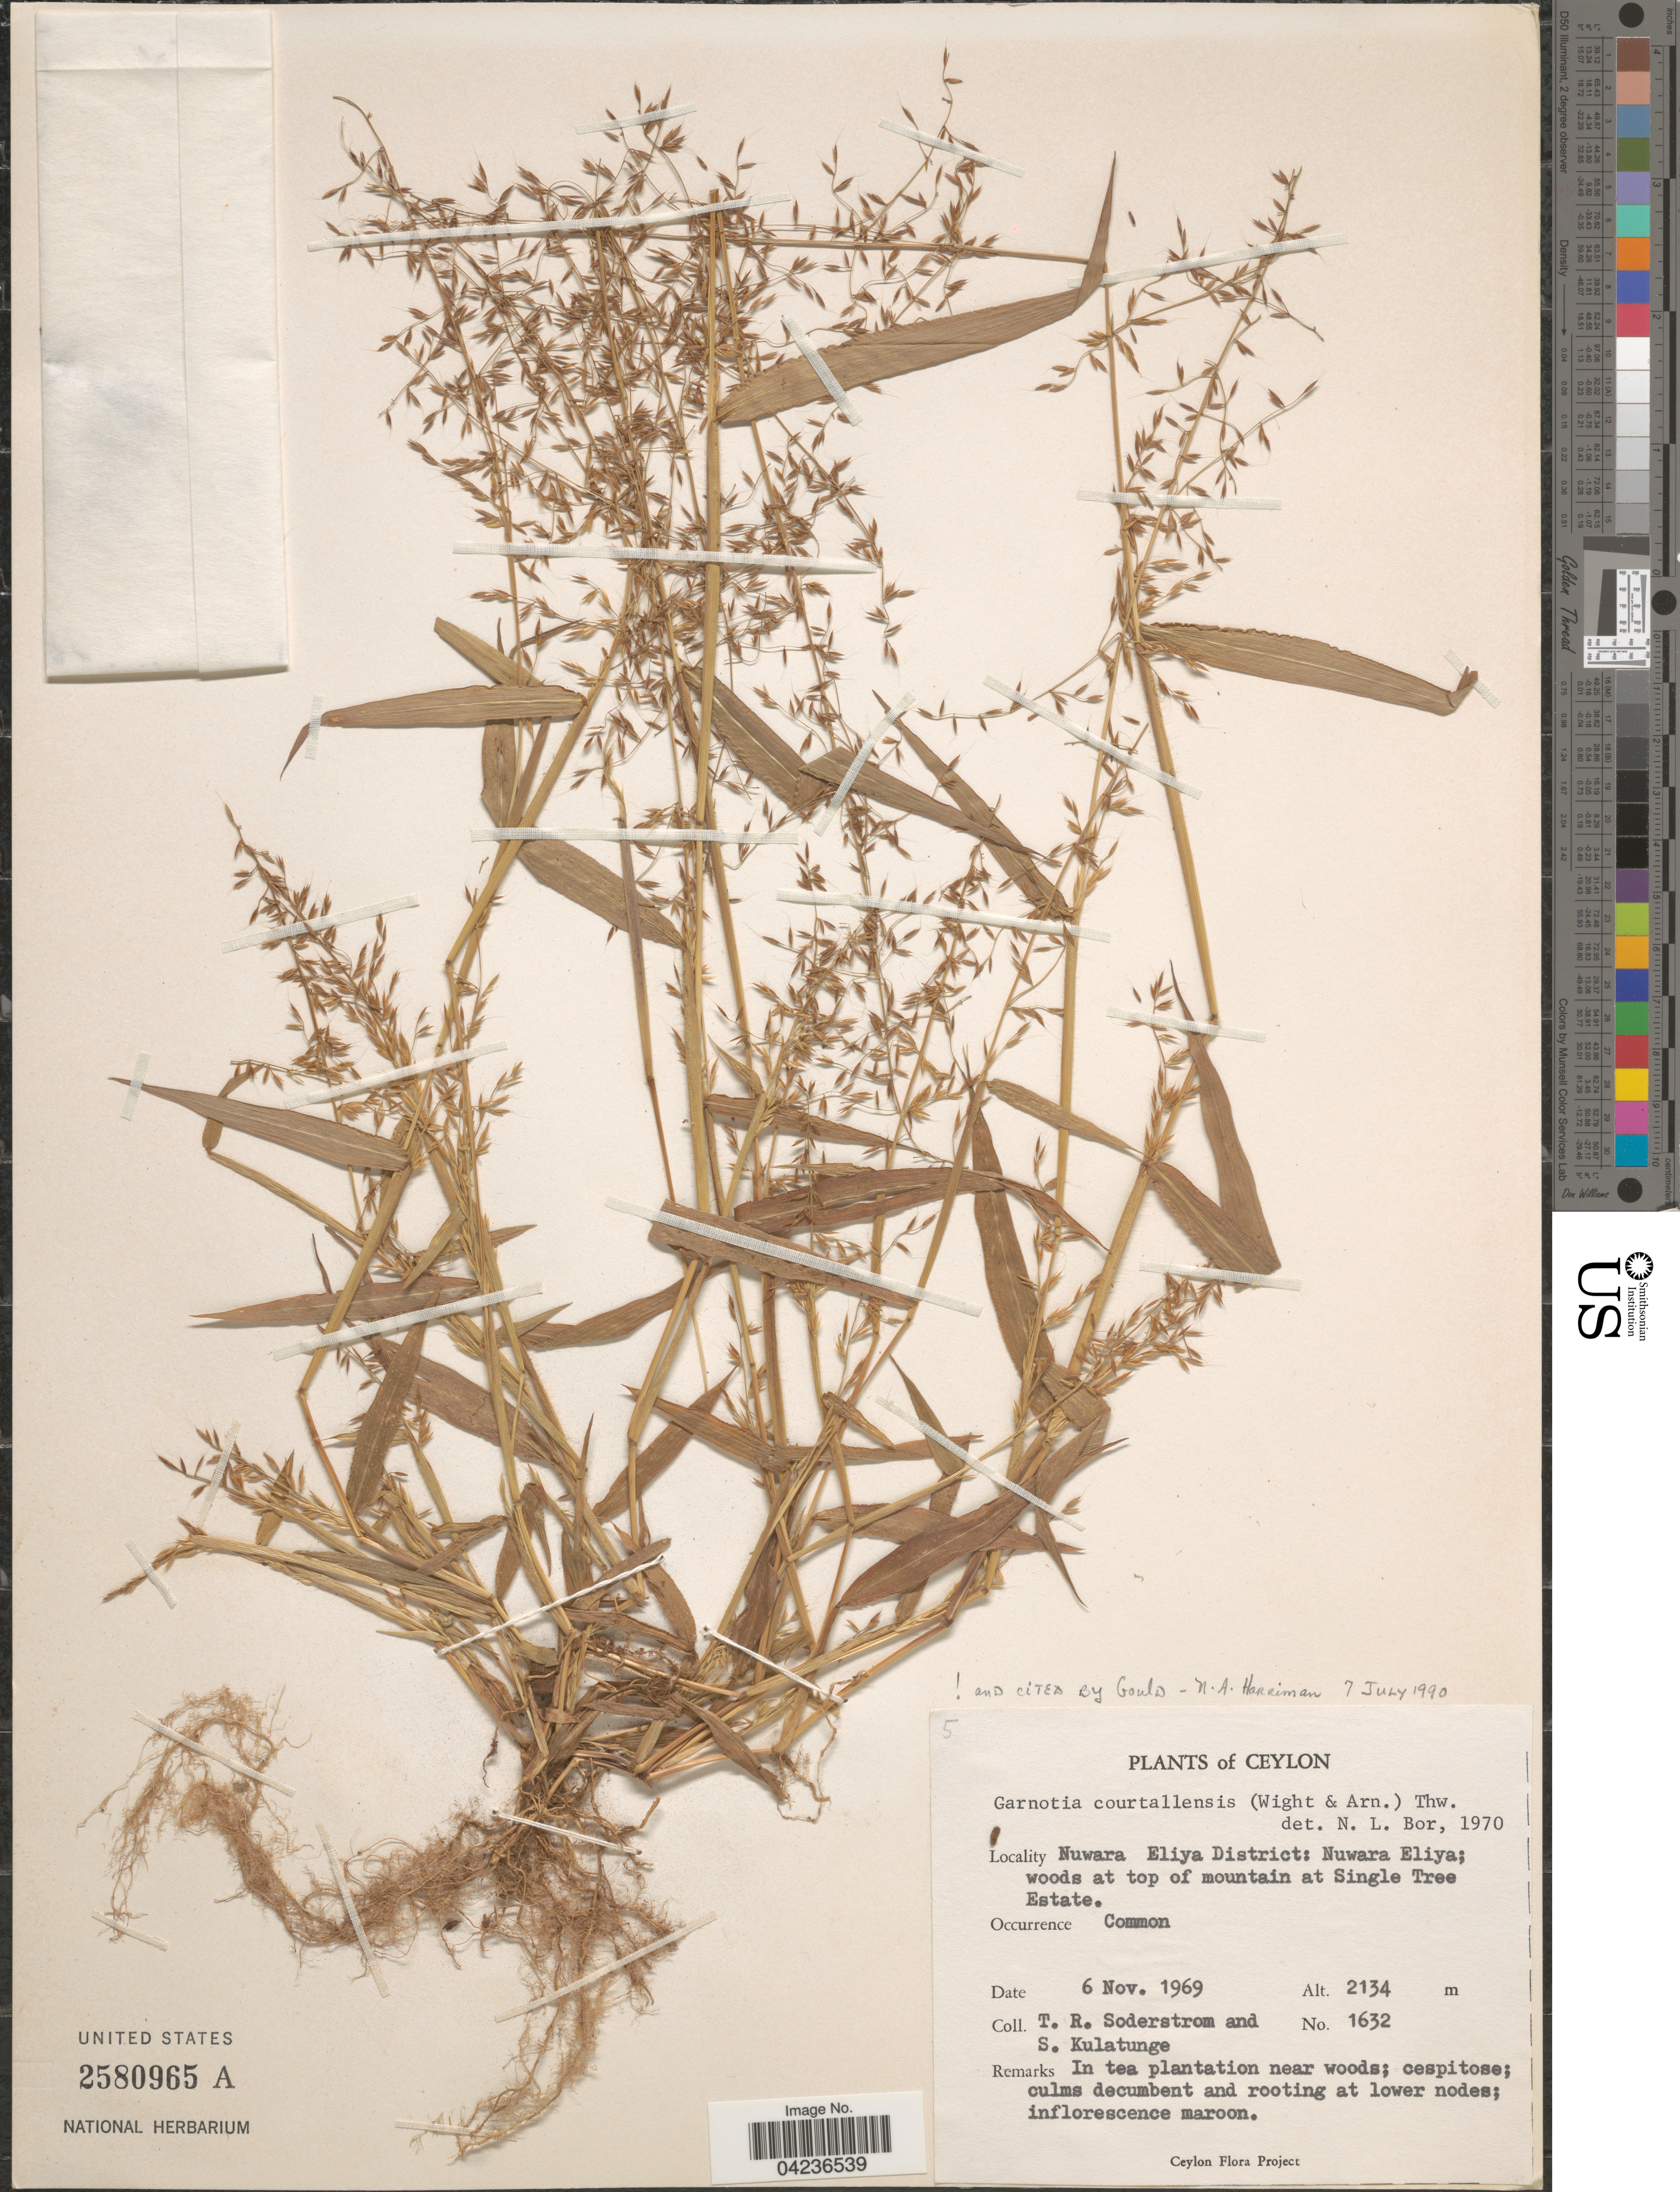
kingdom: Plantae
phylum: Tracheophyta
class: Liliopsida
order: Poales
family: Poaceae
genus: Garnotia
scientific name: Garnotia courtallensis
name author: Thwaites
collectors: T. R. Soderstrom & S. Kulatunge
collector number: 1632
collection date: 1969-11-06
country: Sri Lanka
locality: Ceylon. Nuwara Eliya District: Nuwara Eliya; woods at top of mountain at Single Tree Estate.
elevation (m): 2134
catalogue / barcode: US 2580965A